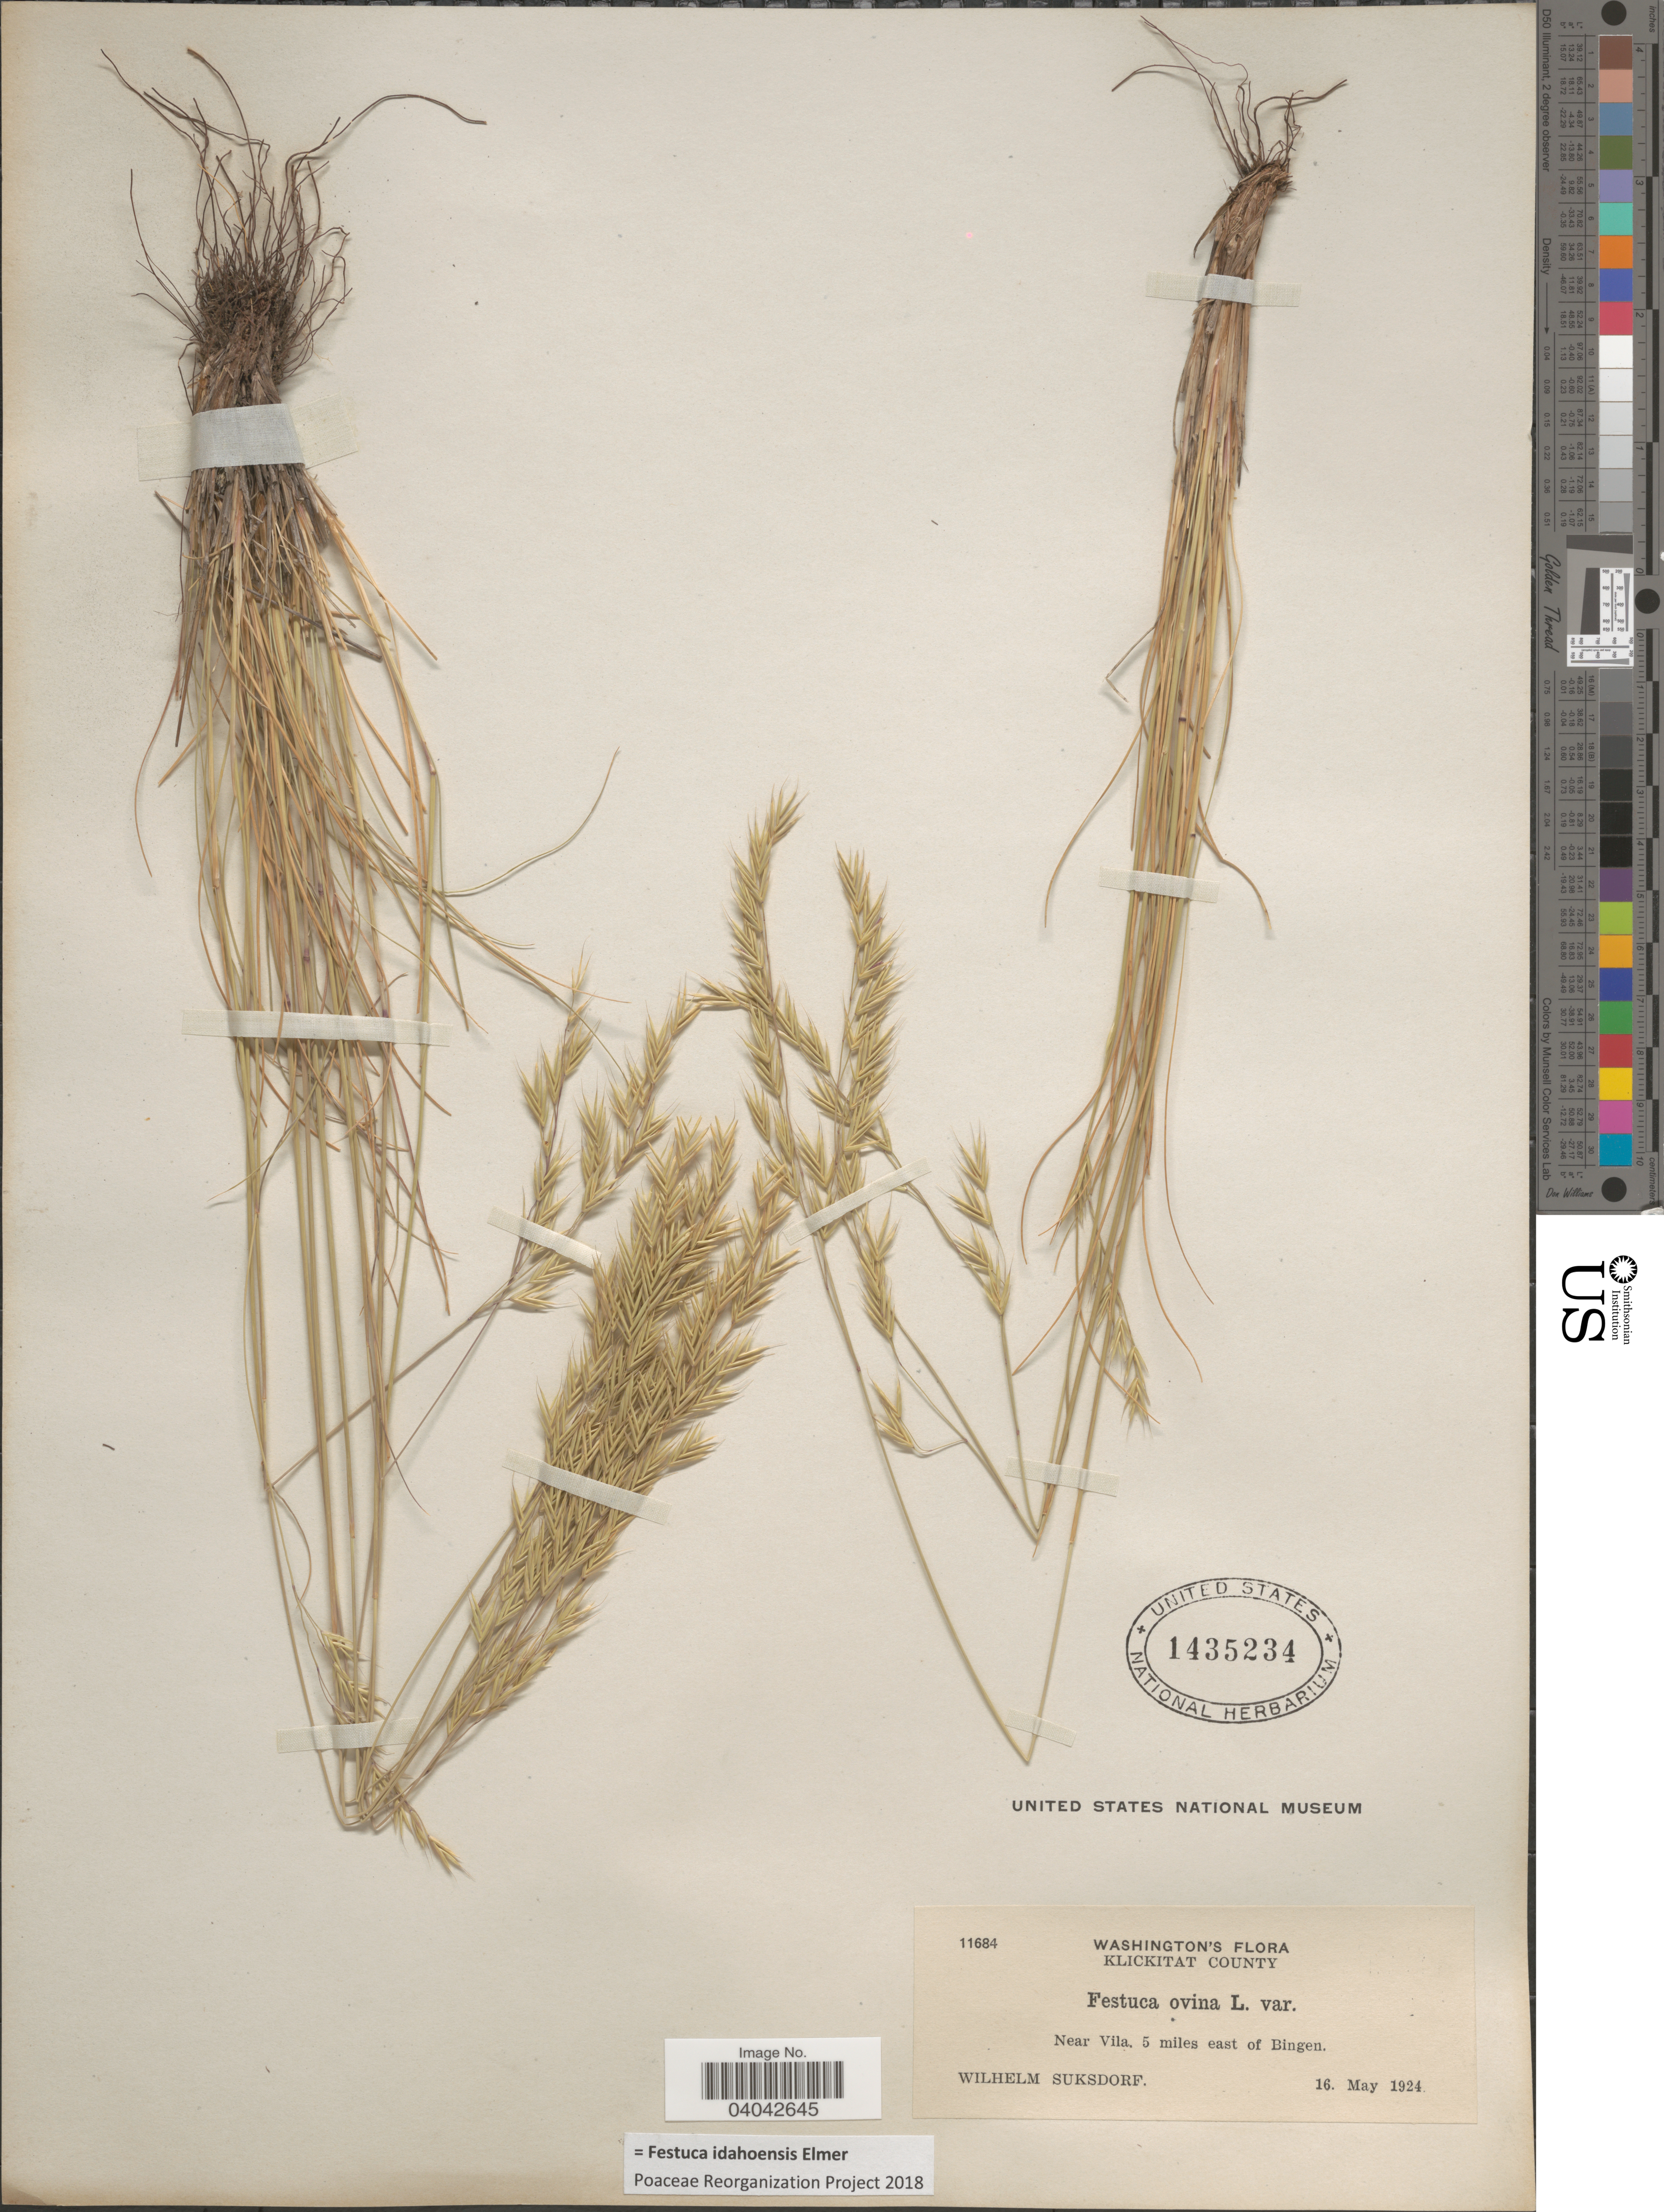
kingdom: Plantae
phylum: Tracheophyta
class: Liliopsida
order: Poales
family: Poaceae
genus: Festuca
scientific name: Festuca idahoensis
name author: Elmer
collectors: W. N. Suksdorf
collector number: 11684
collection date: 1924-05-16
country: United States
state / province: Washington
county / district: Klickitat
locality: Klickitat County. Near Vila, 5 miles east of Bingen.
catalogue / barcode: US 1435234